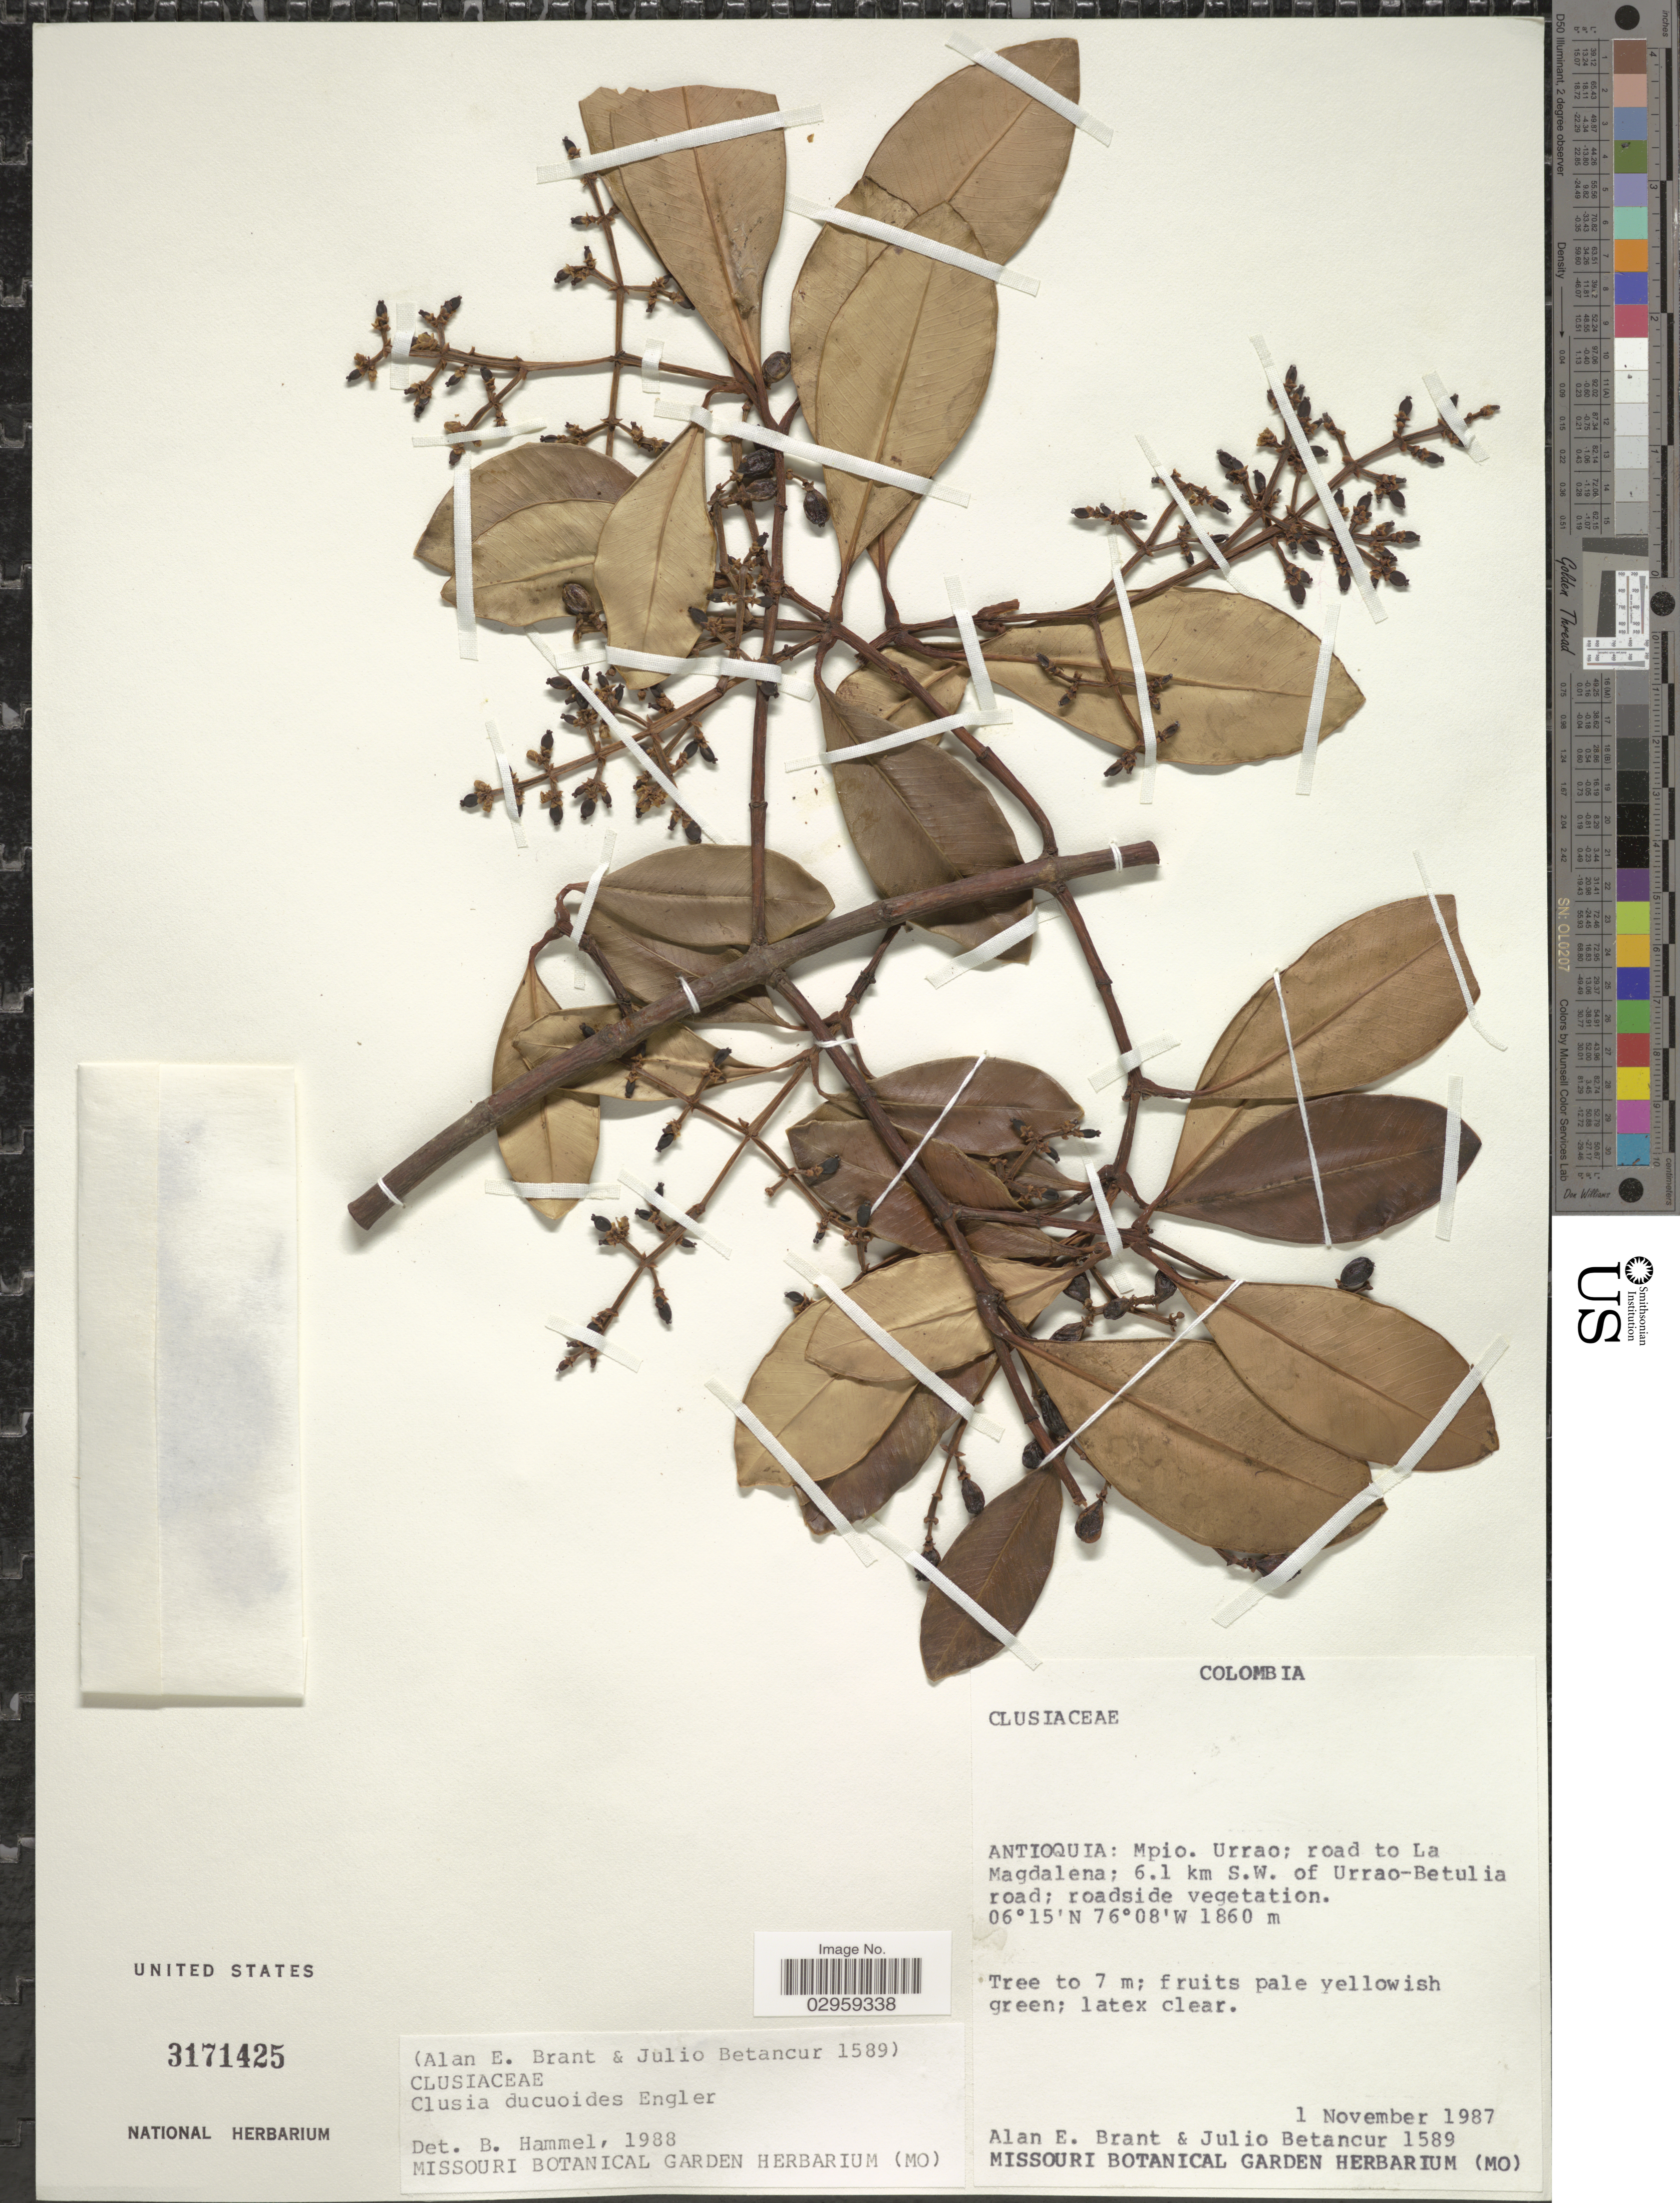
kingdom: Plantae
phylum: Tracheophyta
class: Magnoliopsida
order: Malpighiales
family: Clusiaceae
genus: Clusia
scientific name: Clusia ducuoides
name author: Engl.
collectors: A. Brant & J. Betancur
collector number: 1589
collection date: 1987-11-01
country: Colombia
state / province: Antioquia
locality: Mpio. Urrao; road to La Magdalena; 6.1 km S.W. of Urrao-Betulia road. roadside vegetation.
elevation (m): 1860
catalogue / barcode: US 3171425